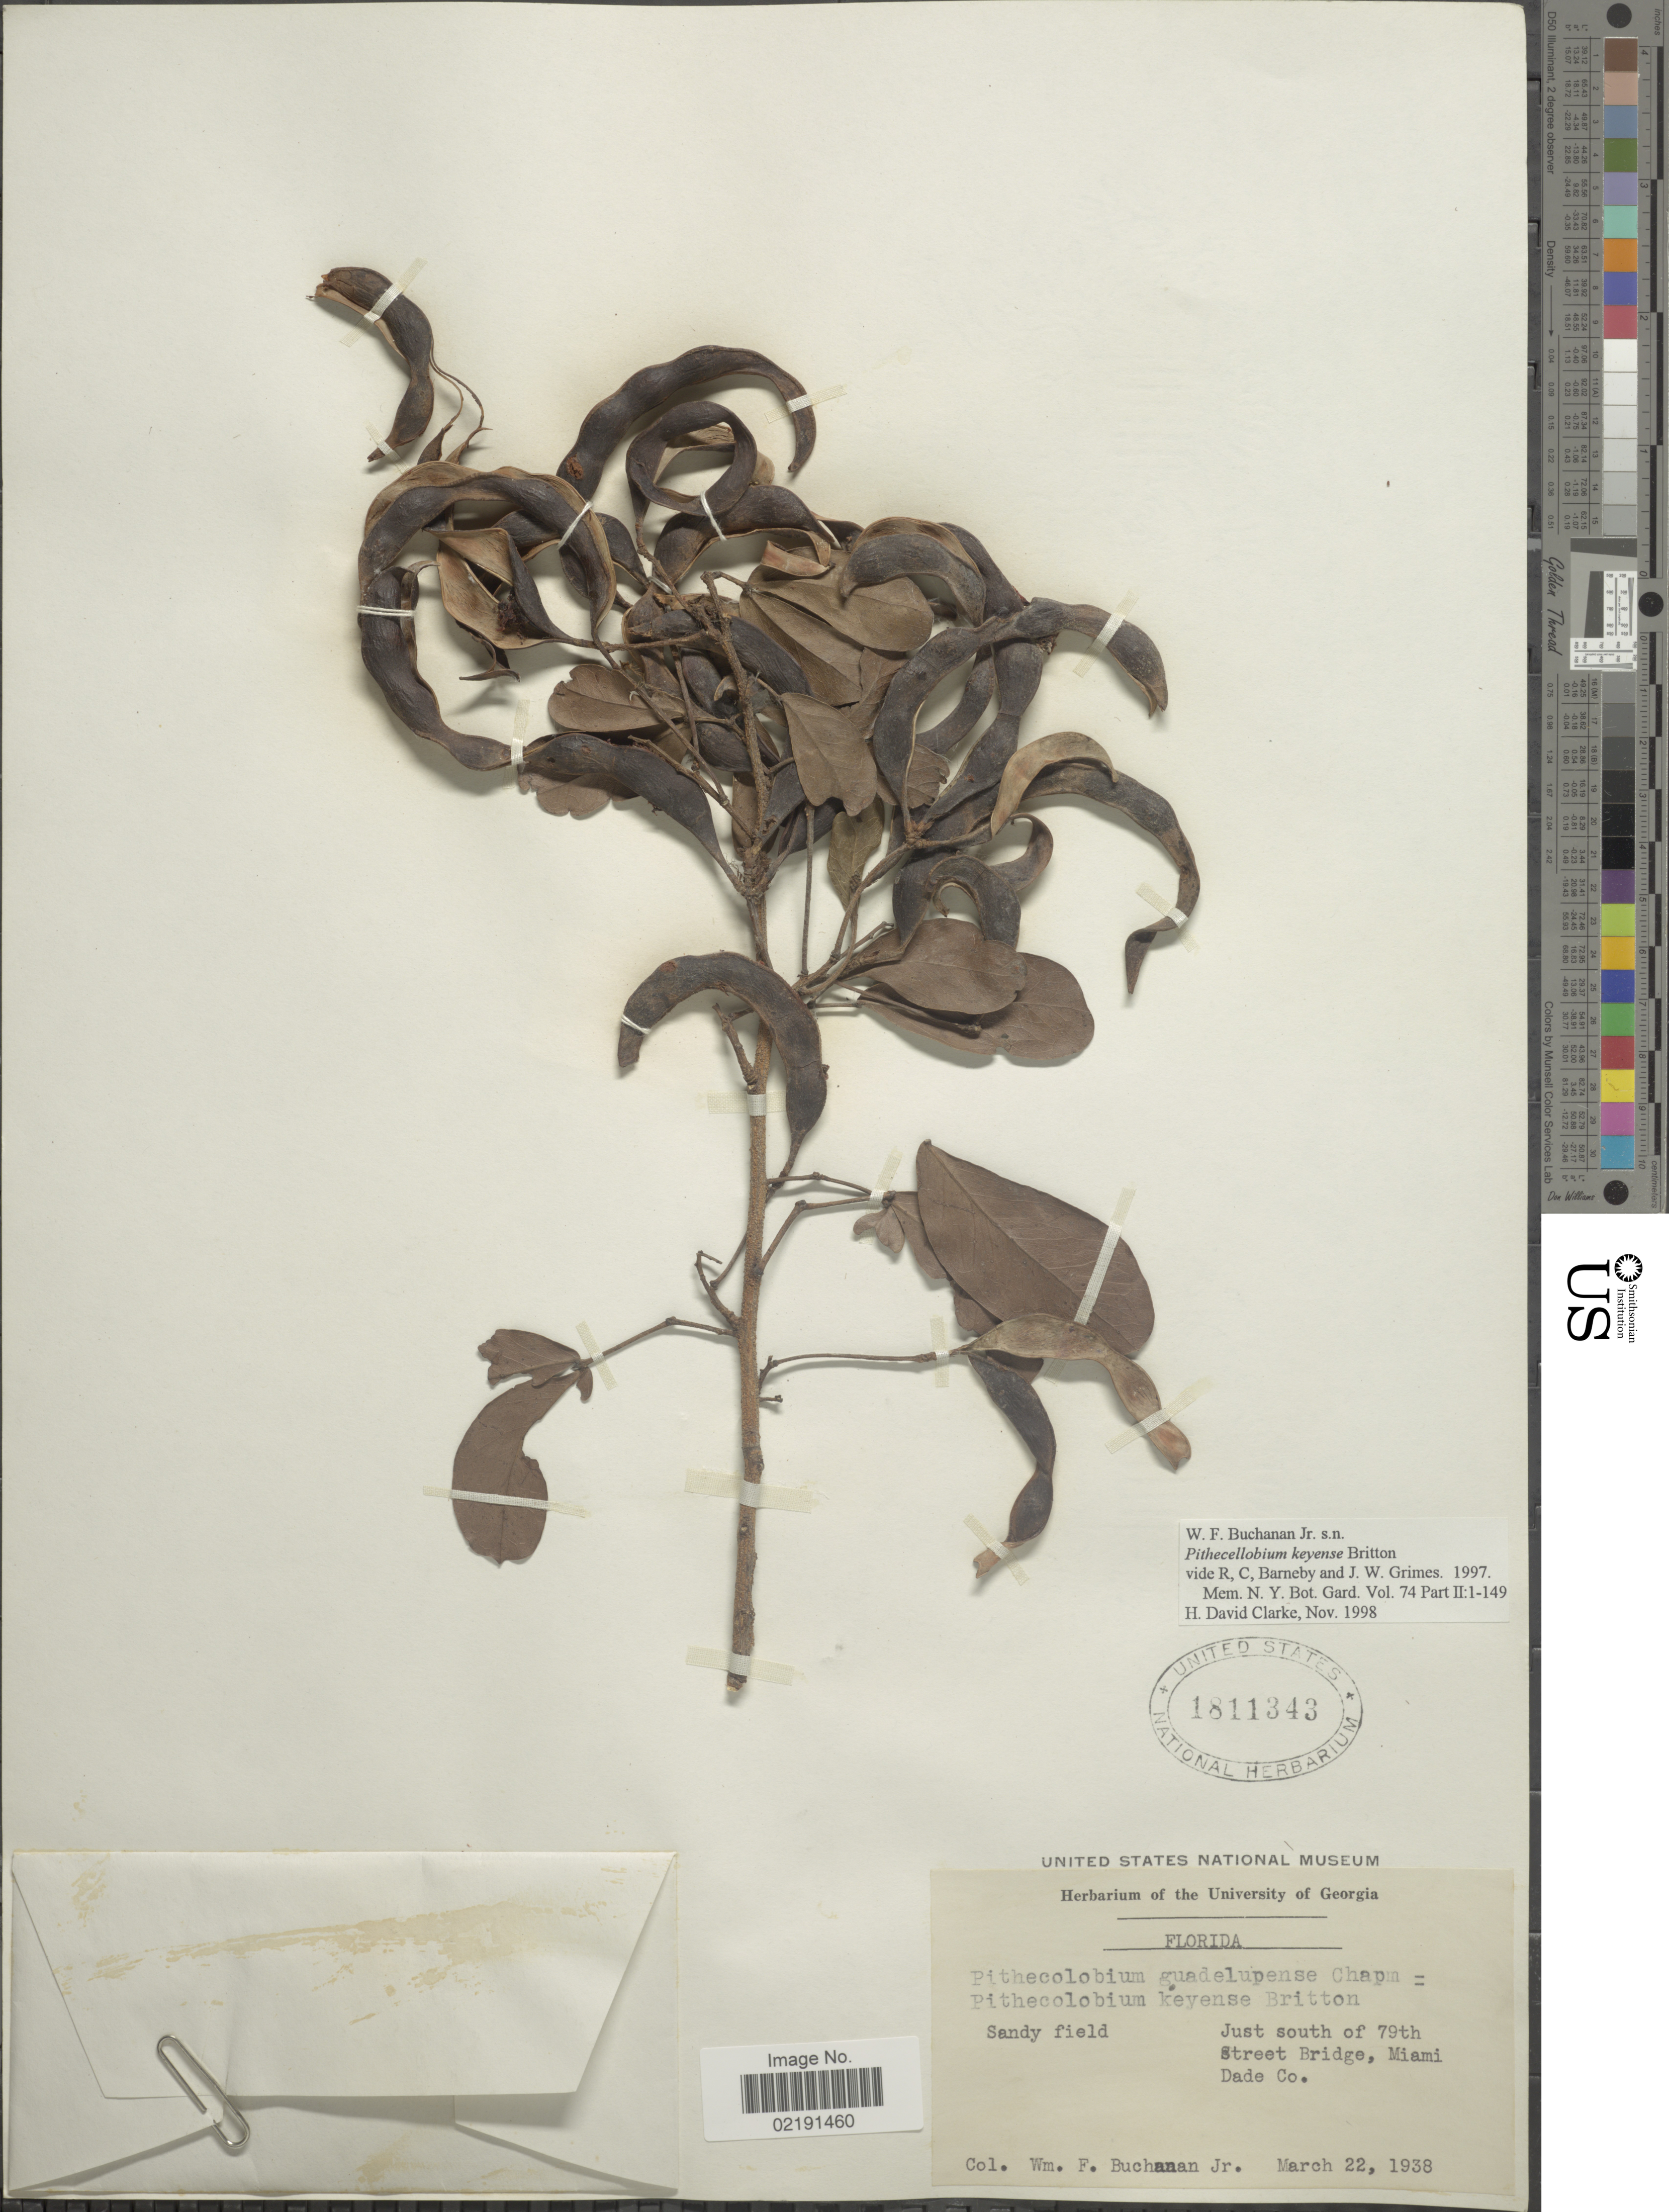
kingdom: Plantae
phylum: Tracheophyta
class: Magnoliopsida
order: Fabales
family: Fabaceae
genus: Pithecellobium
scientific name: Pithecellobium keyense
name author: Britton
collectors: W. Buchanan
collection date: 1938-03-22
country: United States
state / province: Florida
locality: Sandy field. Just south of 79th Street Bridge, Miami, Dade Co.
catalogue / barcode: US 1811343